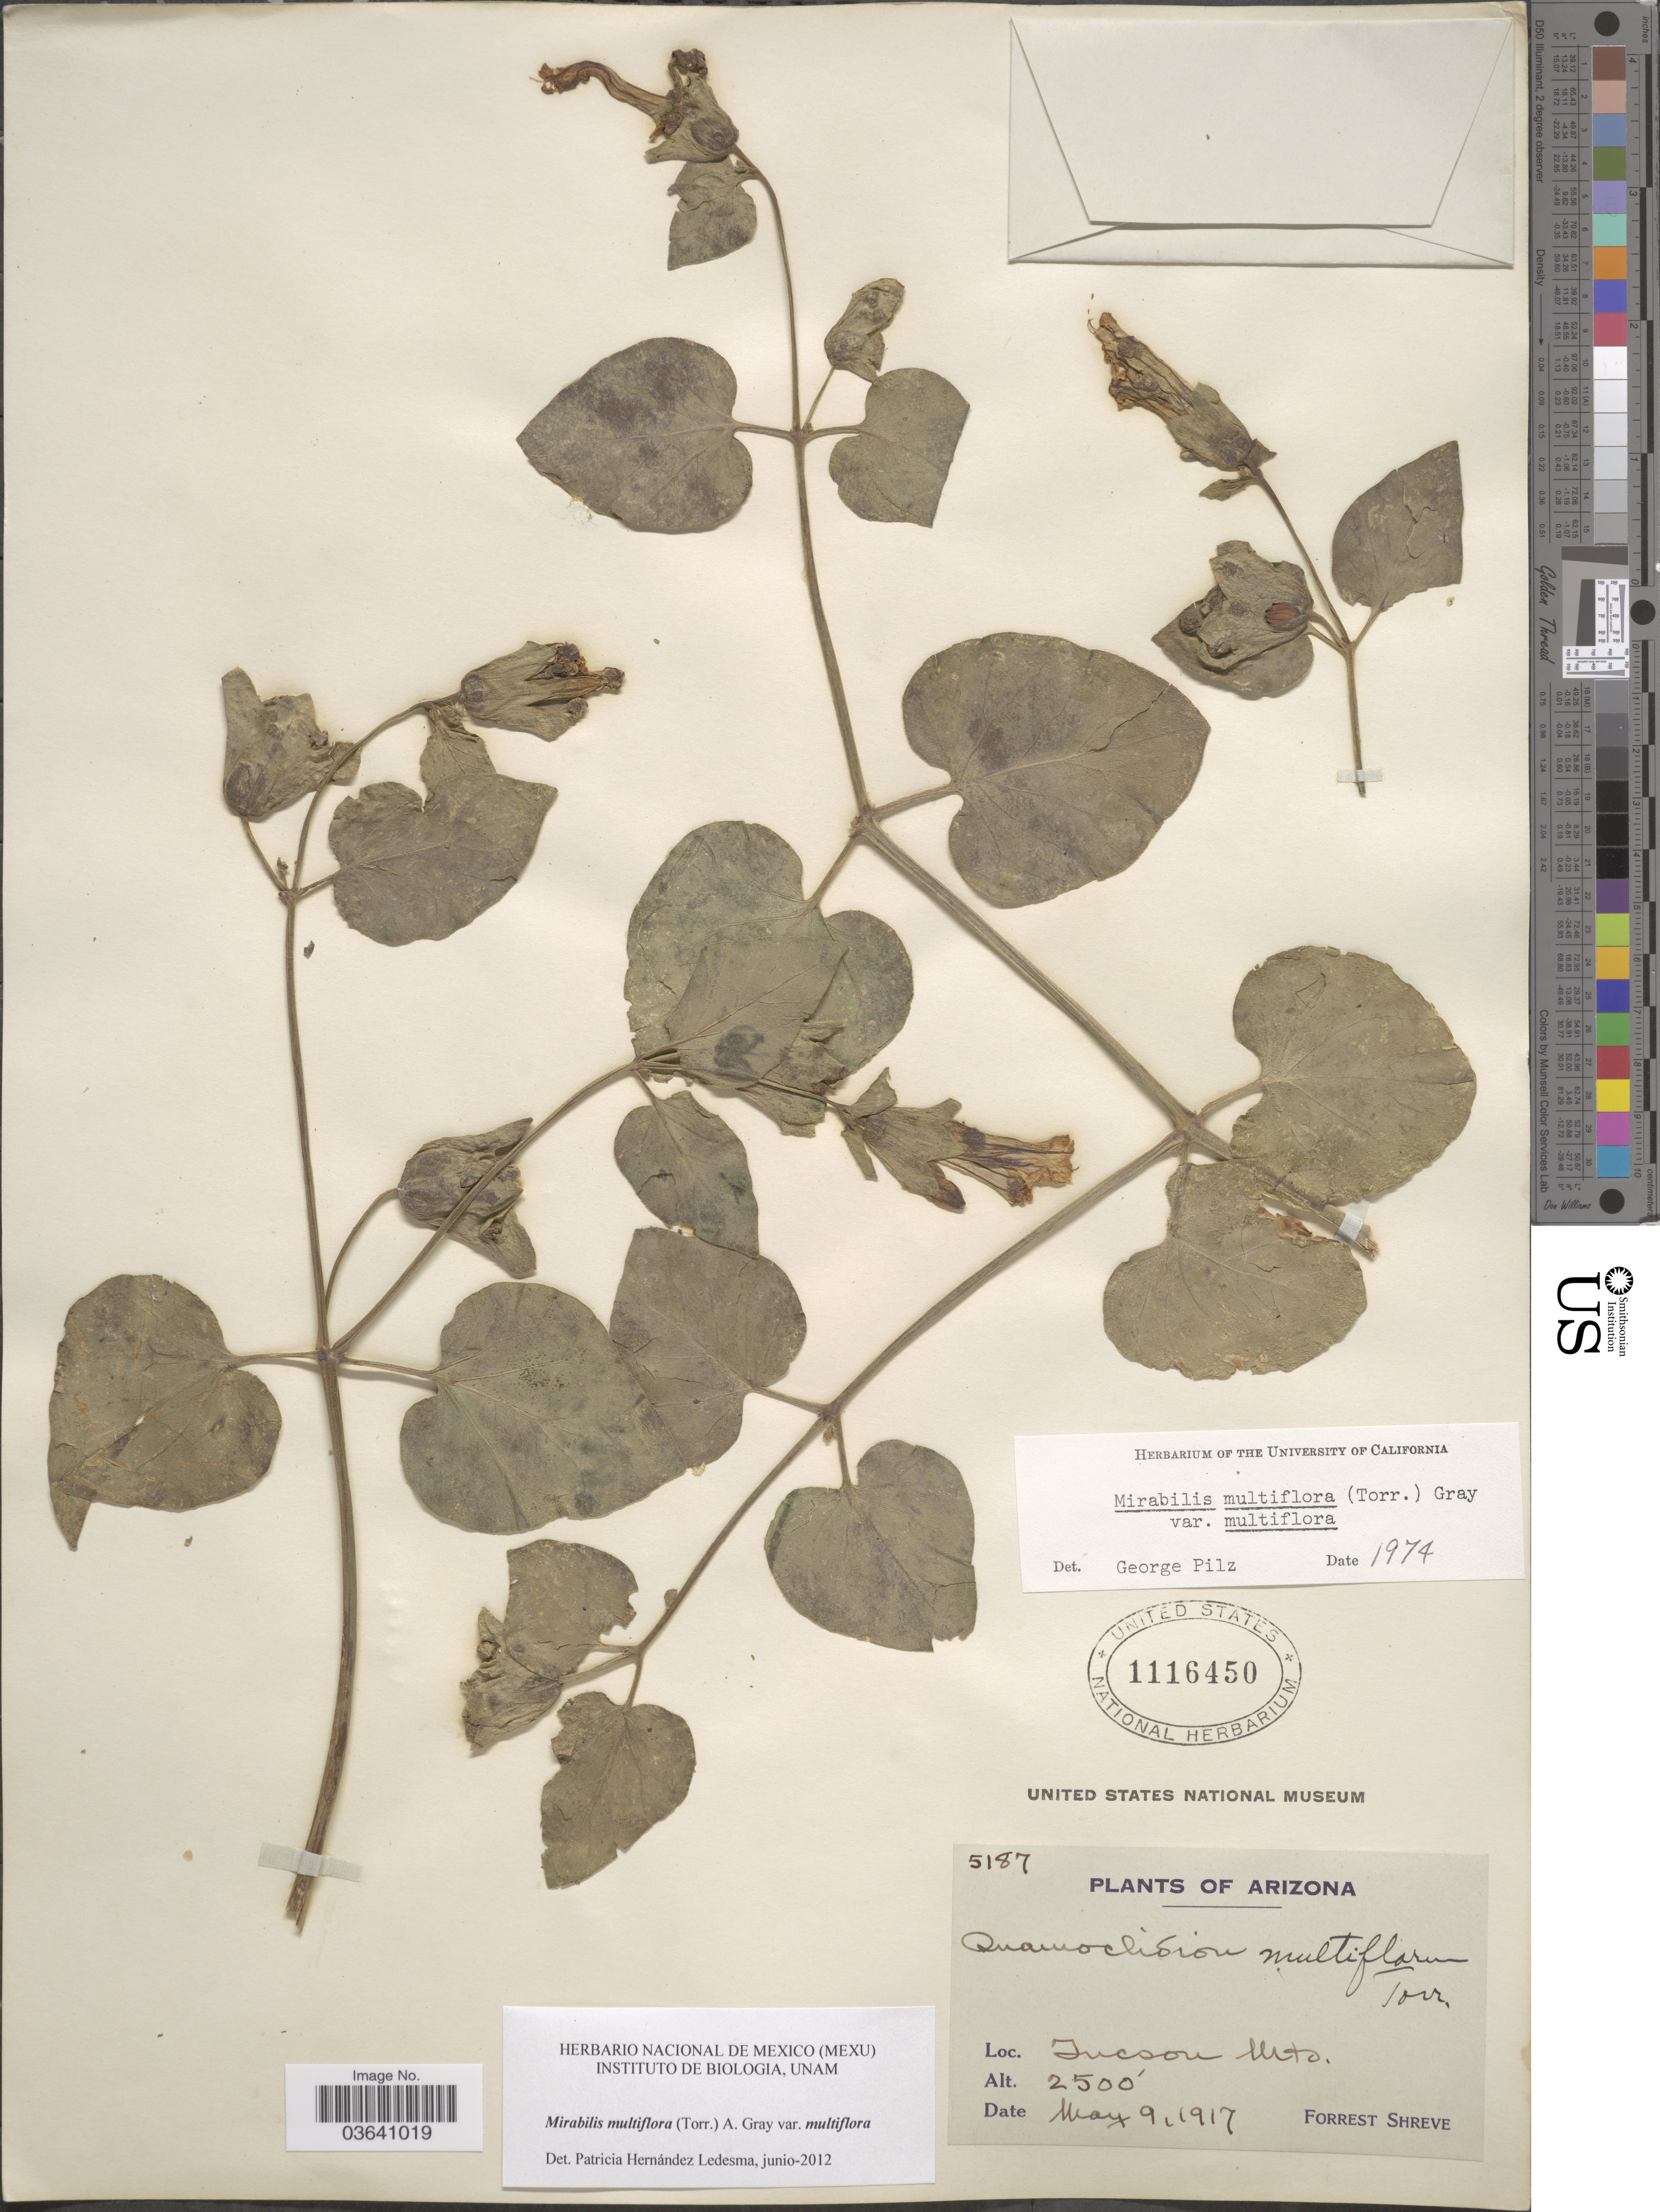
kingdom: Plantae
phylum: Tracheophyta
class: Magnoliopsida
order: Caryophyllales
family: Nyctaginaceae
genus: Mirabilis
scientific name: Mirabilis multiflora var. multiflora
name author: (Torr.) A. Gray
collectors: F. Shreve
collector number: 5187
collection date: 1917-05-09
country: United States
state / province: Arizona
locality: Tucson Mts.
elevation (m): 762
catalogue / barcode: US 1116450